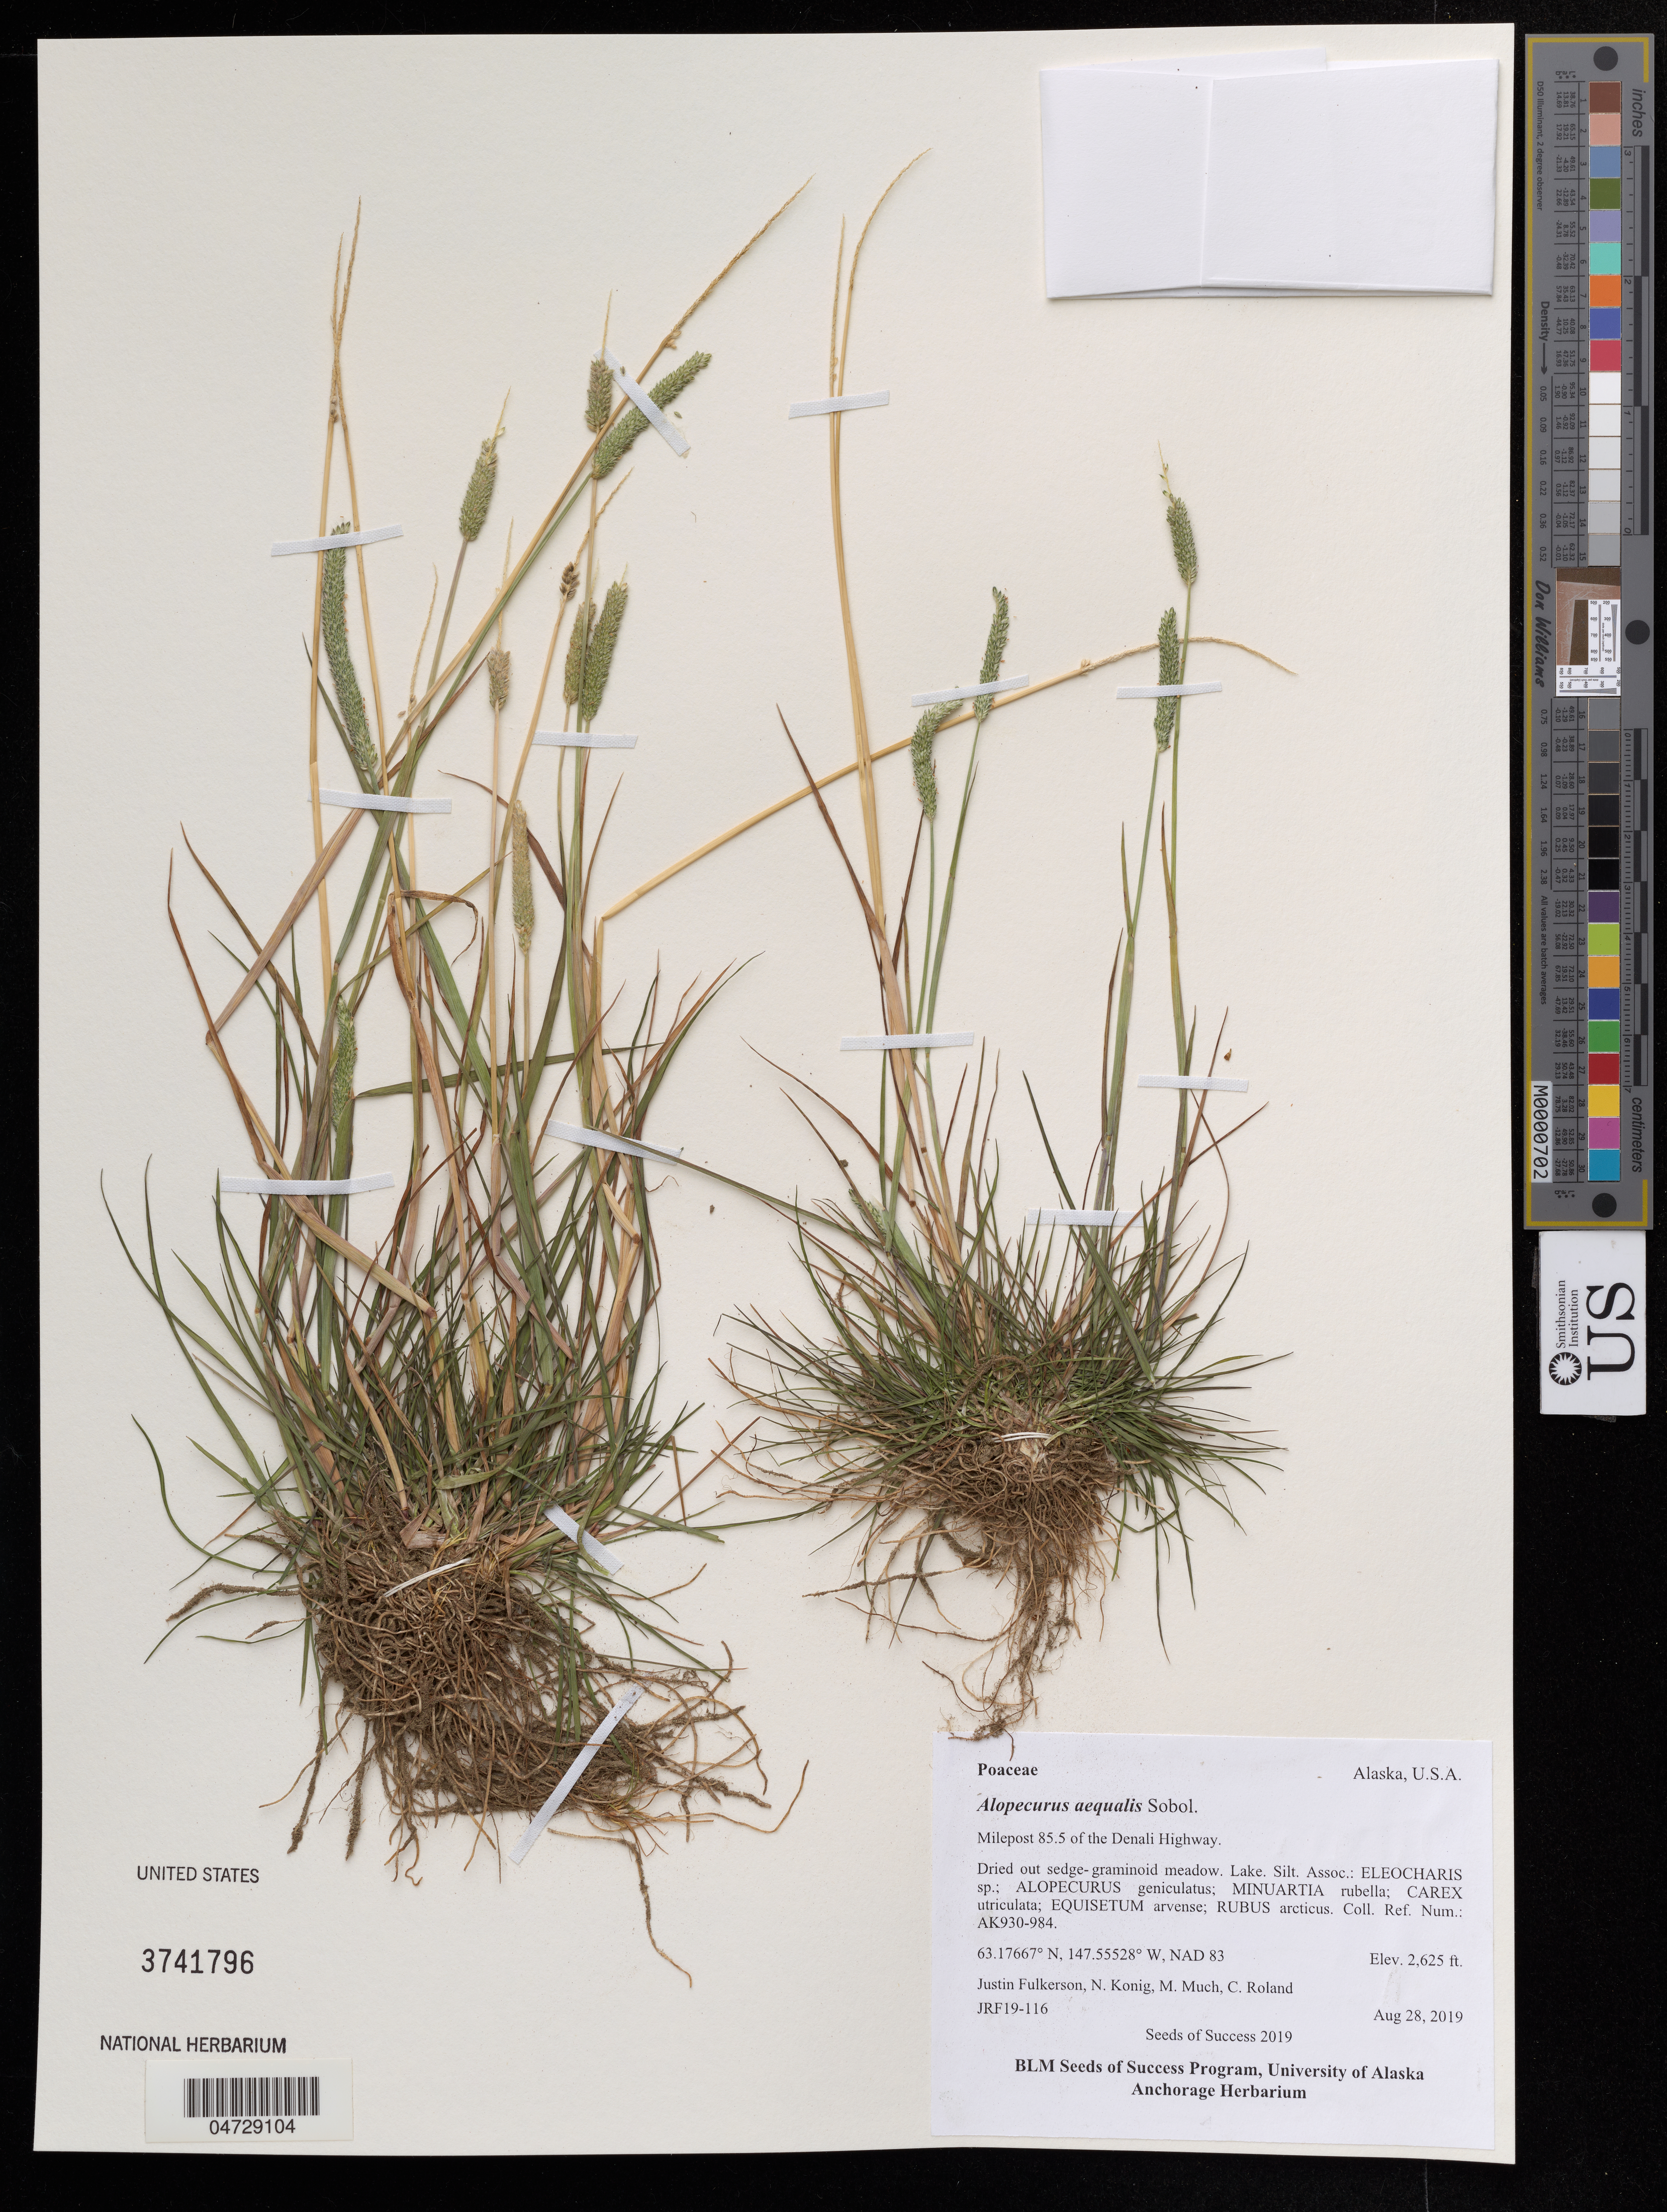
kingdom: Plantae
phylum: Tracheophyta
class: Liliopsida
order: Poales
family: Poaceae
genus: Alopecurus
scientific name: Alopecurus aequalis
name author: Sobol.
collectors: J. Fulkerson, N. Konig & C. Roland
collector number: JRF19-116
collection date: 2019-08-28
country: United States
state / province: Alaska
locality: Milepost 85.5 of the Denali Highway.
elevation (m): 800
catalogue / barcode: US 3741796